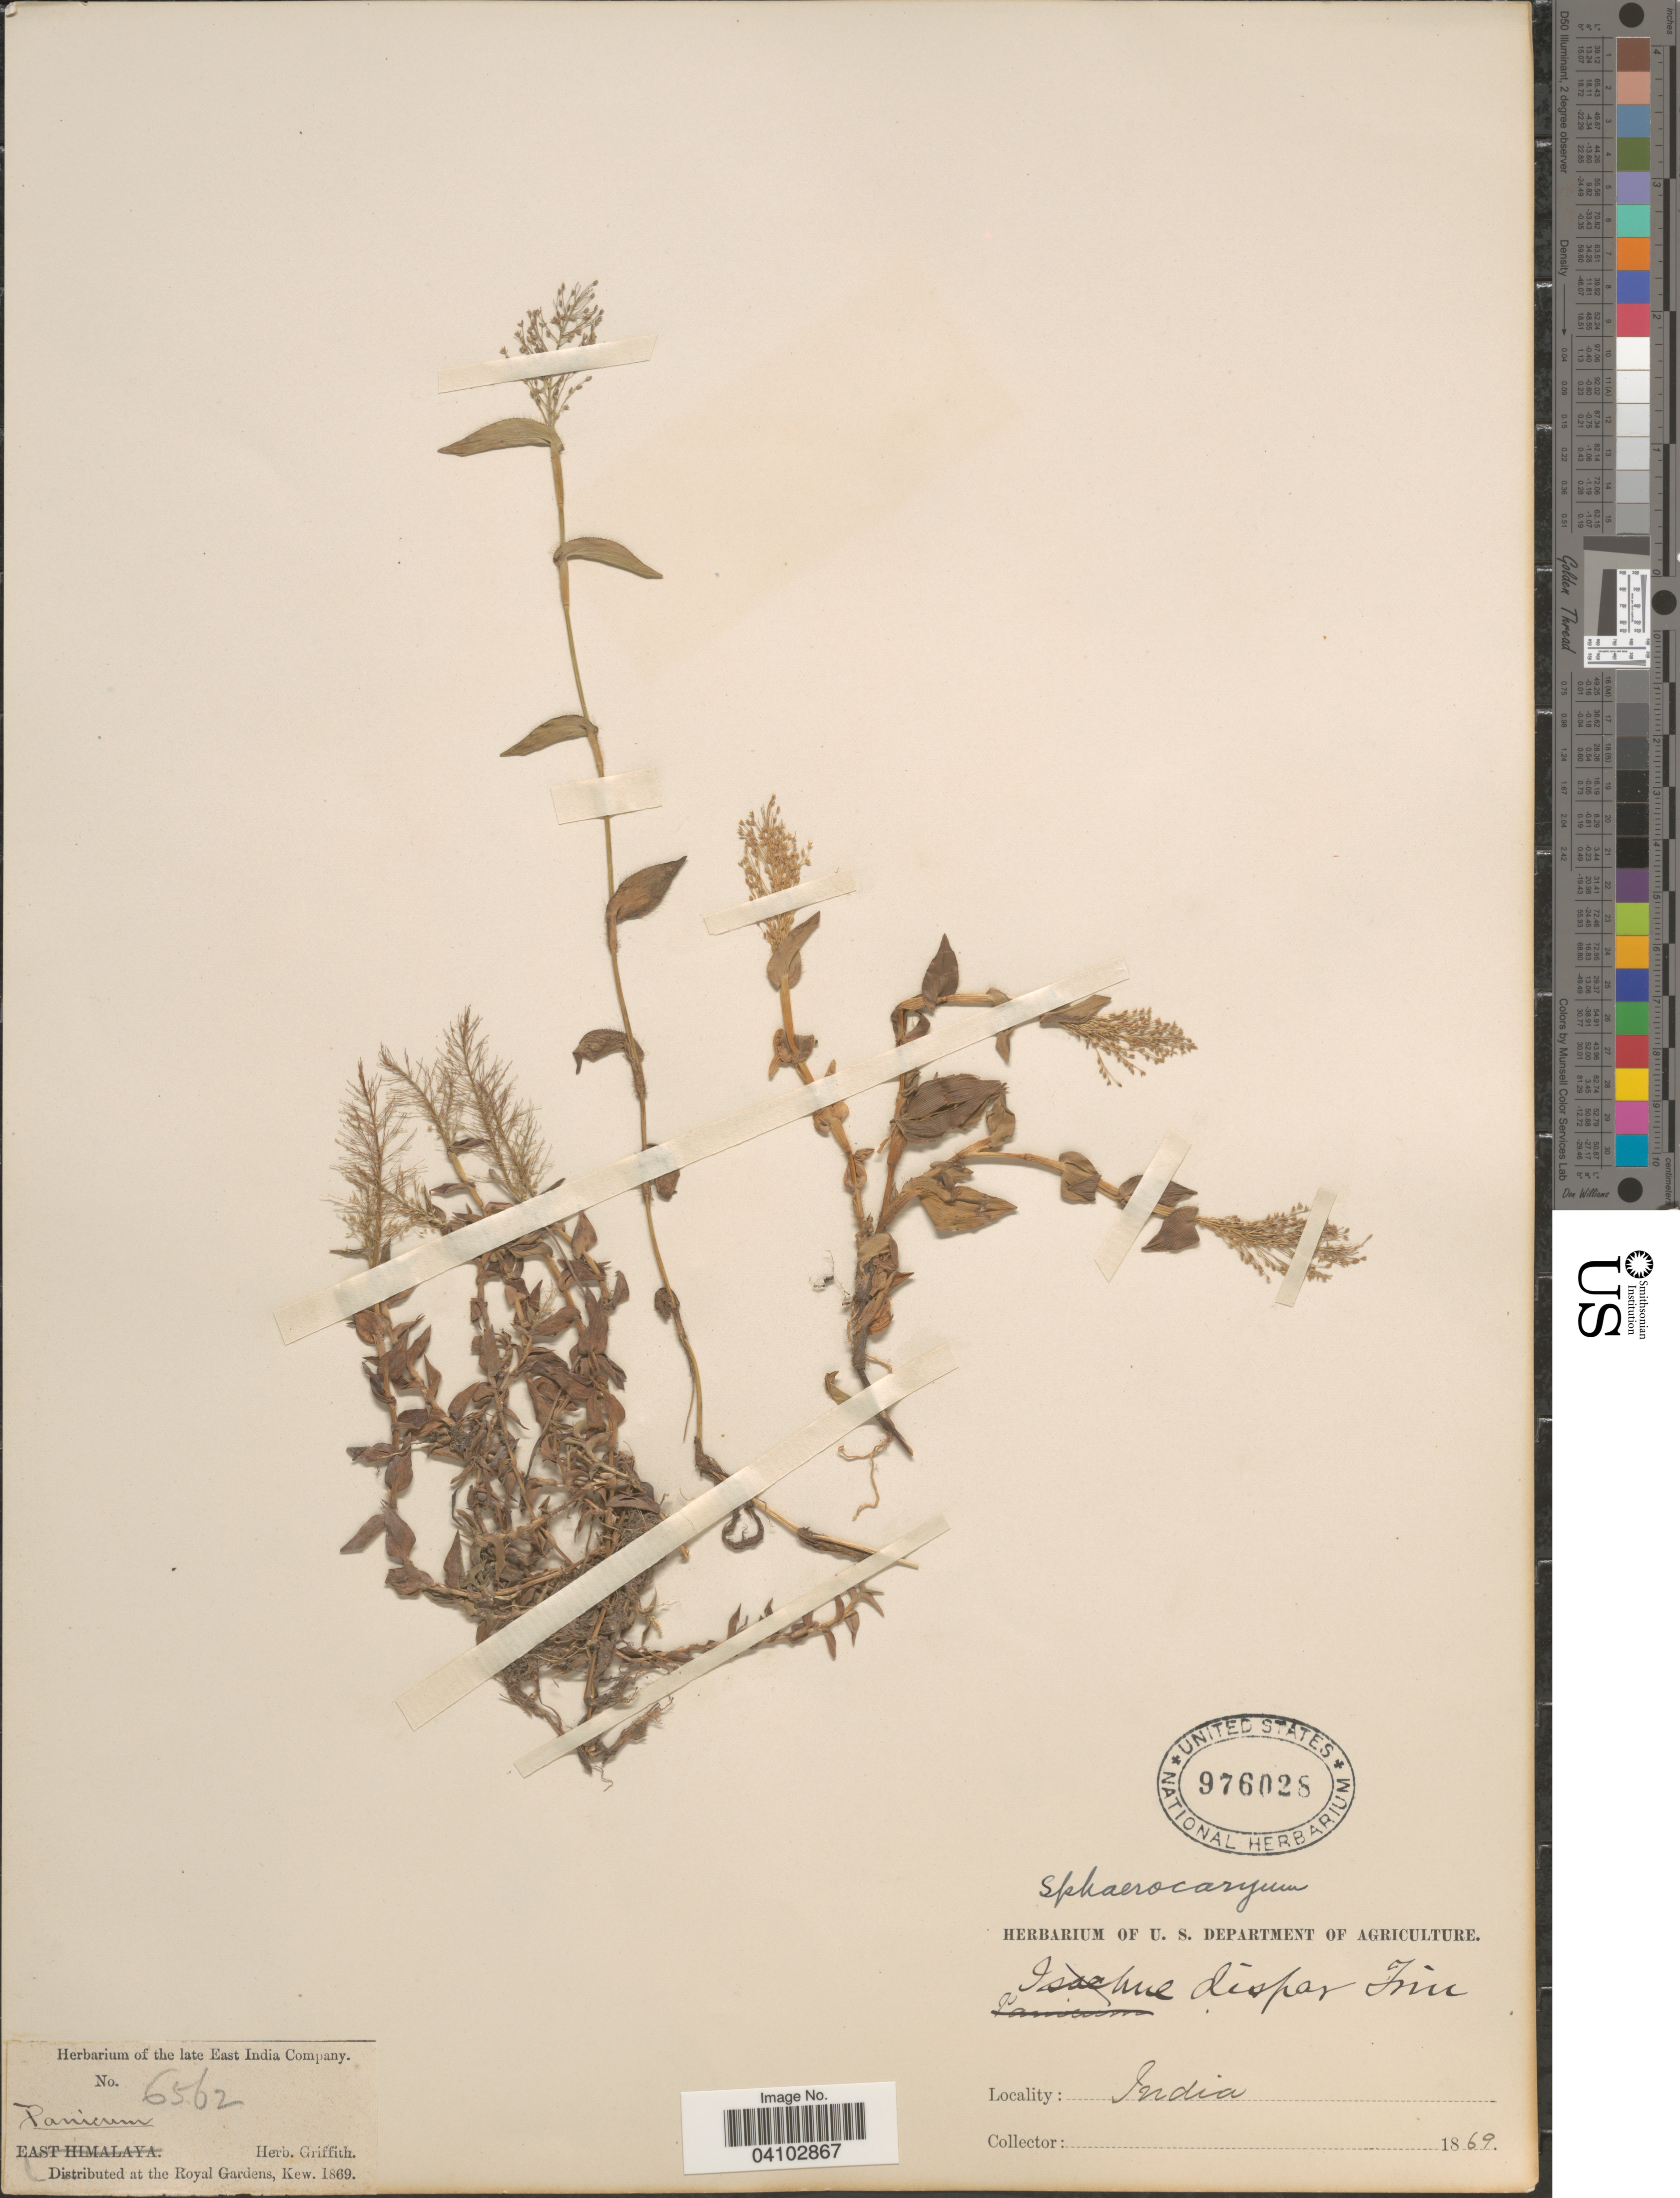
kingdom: Plantae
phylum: Tracheophyta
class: Liliopsida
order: Poales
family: Poaceae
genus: Sphaerocaryum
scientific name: Sphaerocaryum malaccense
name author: (Trin.) Pilg.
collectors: ex herb. Griffith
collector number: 6562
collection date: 1869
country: India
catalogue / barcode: US 976028